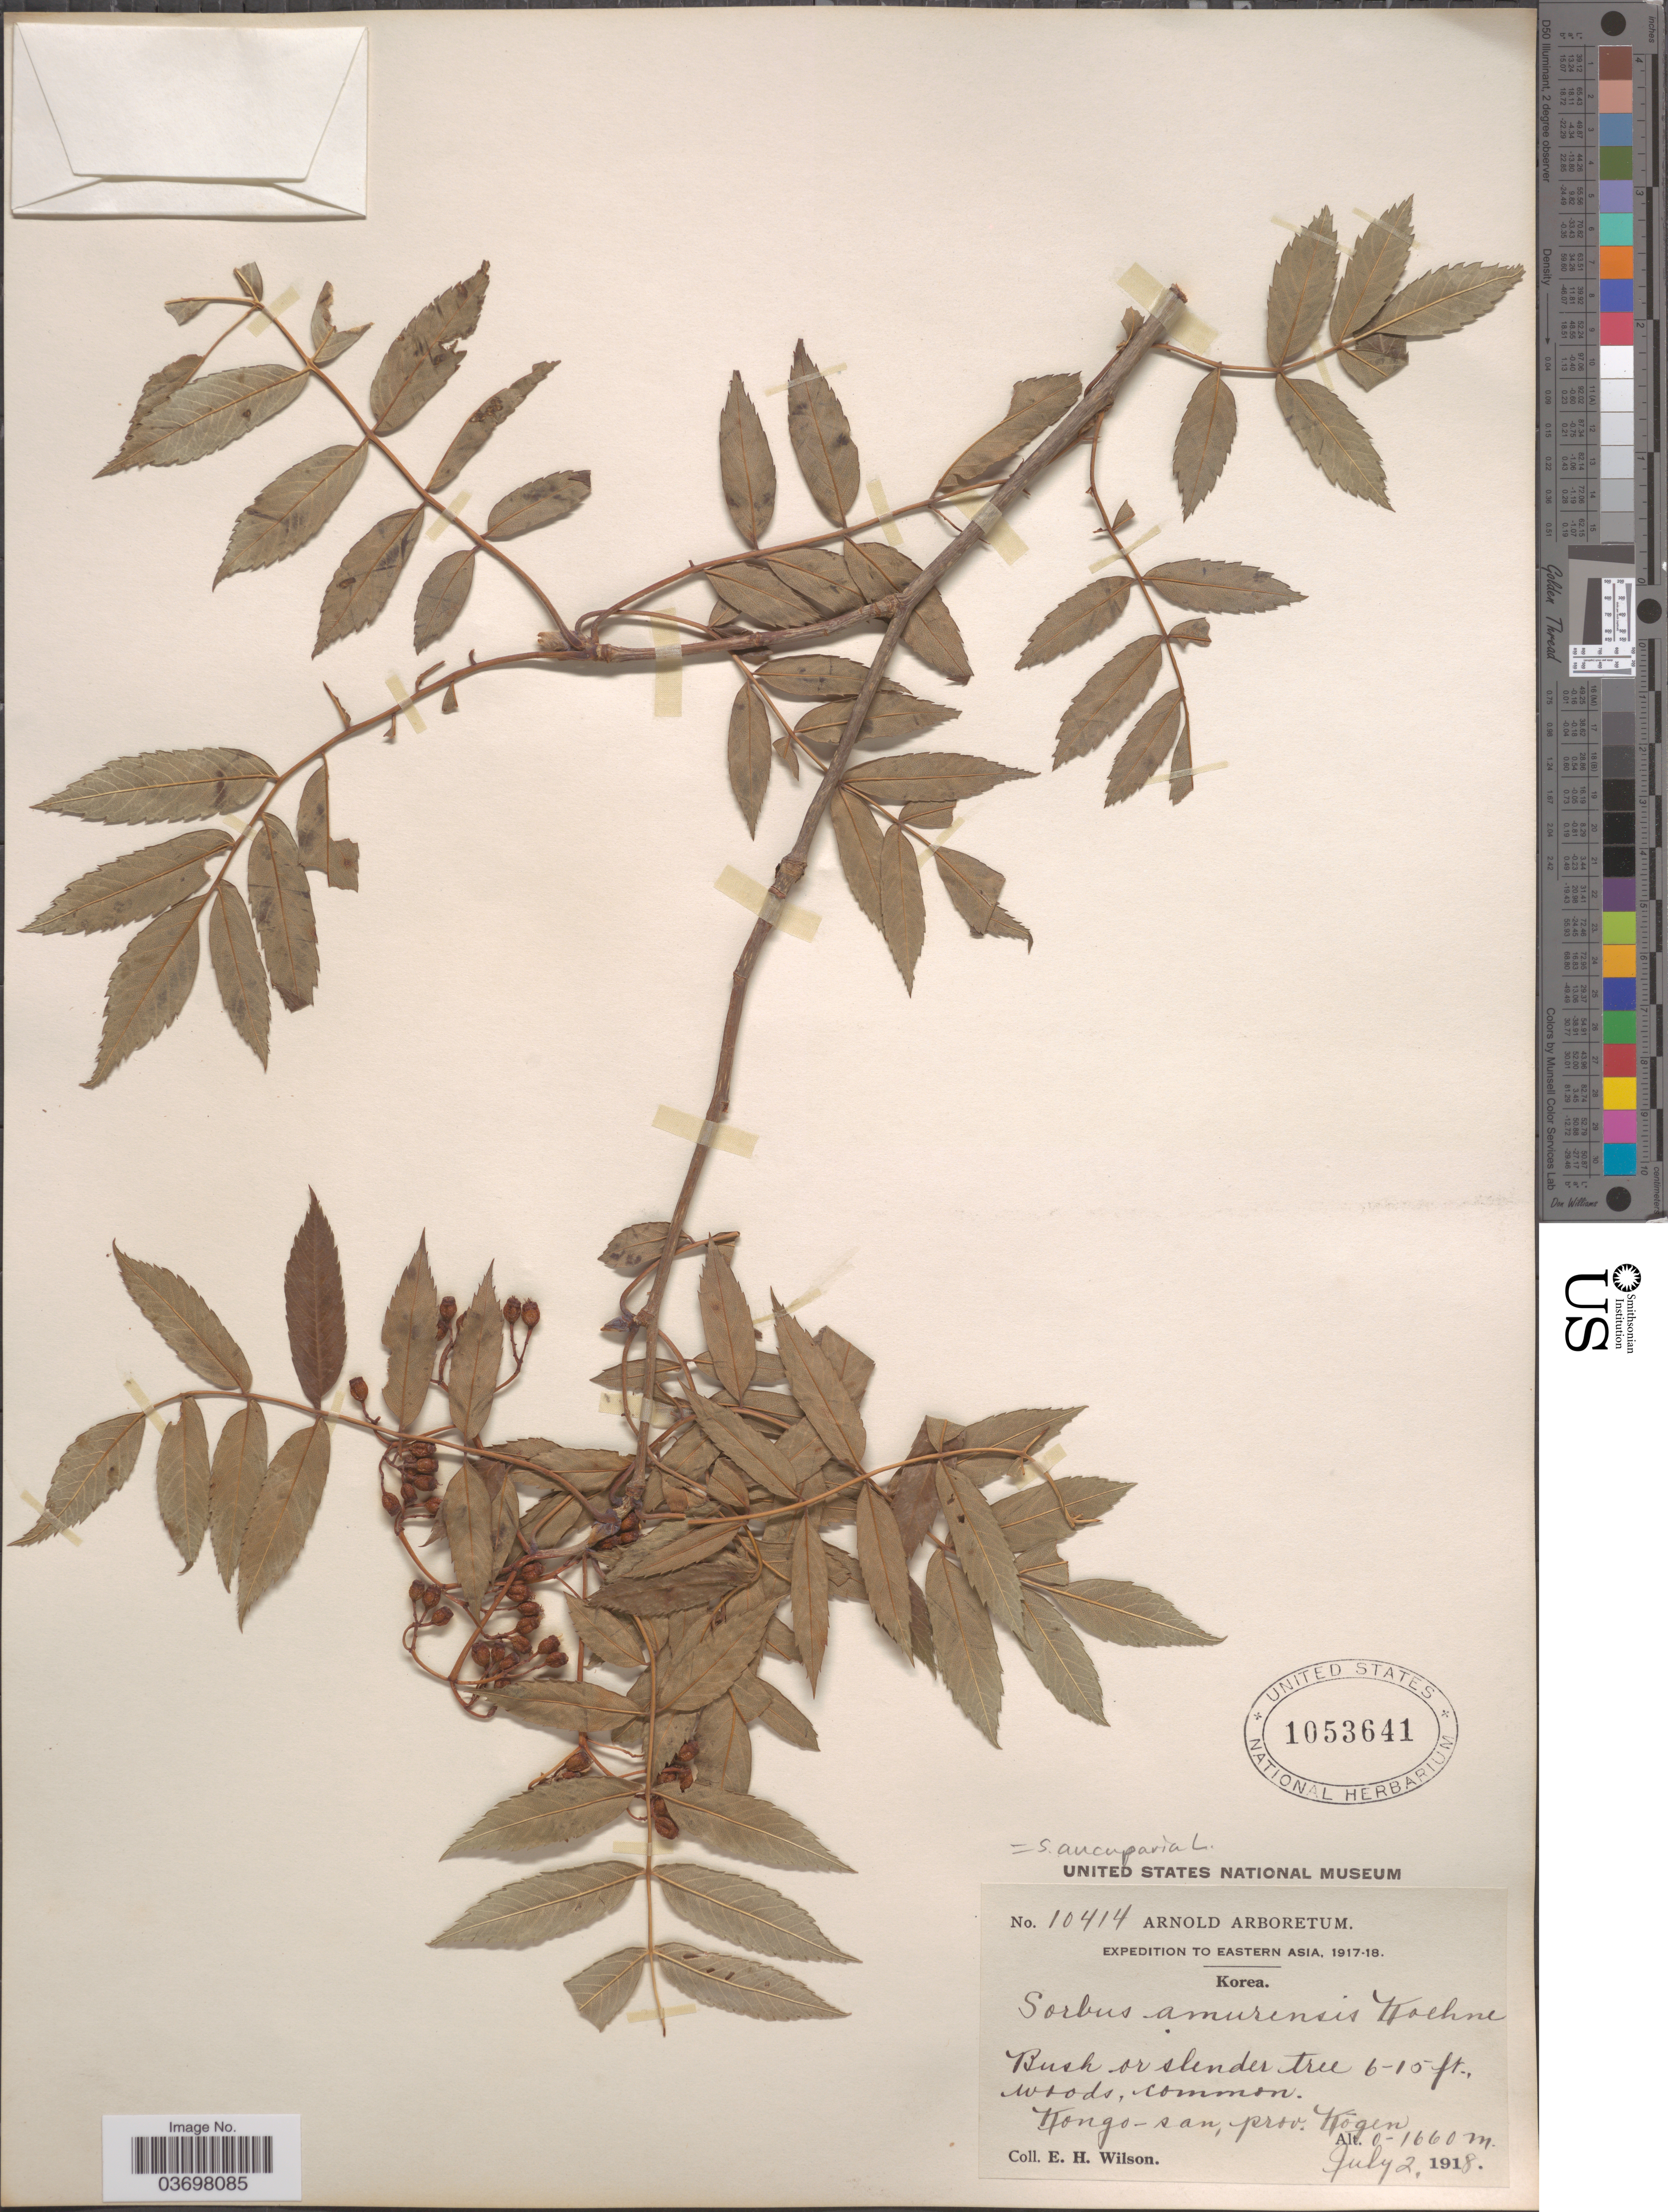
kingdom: Plantae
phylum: Tracheophyta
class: Magnoliopsida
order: Rosales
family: Rosaceae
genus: Sorbus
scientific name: Sorbus aucuparia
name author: L.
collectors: E. Wilson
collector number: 10414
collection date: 1918-07-02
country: North Korea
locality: Kongso-san, prov. Kōgen.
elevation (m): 0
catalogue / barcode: US 1053641